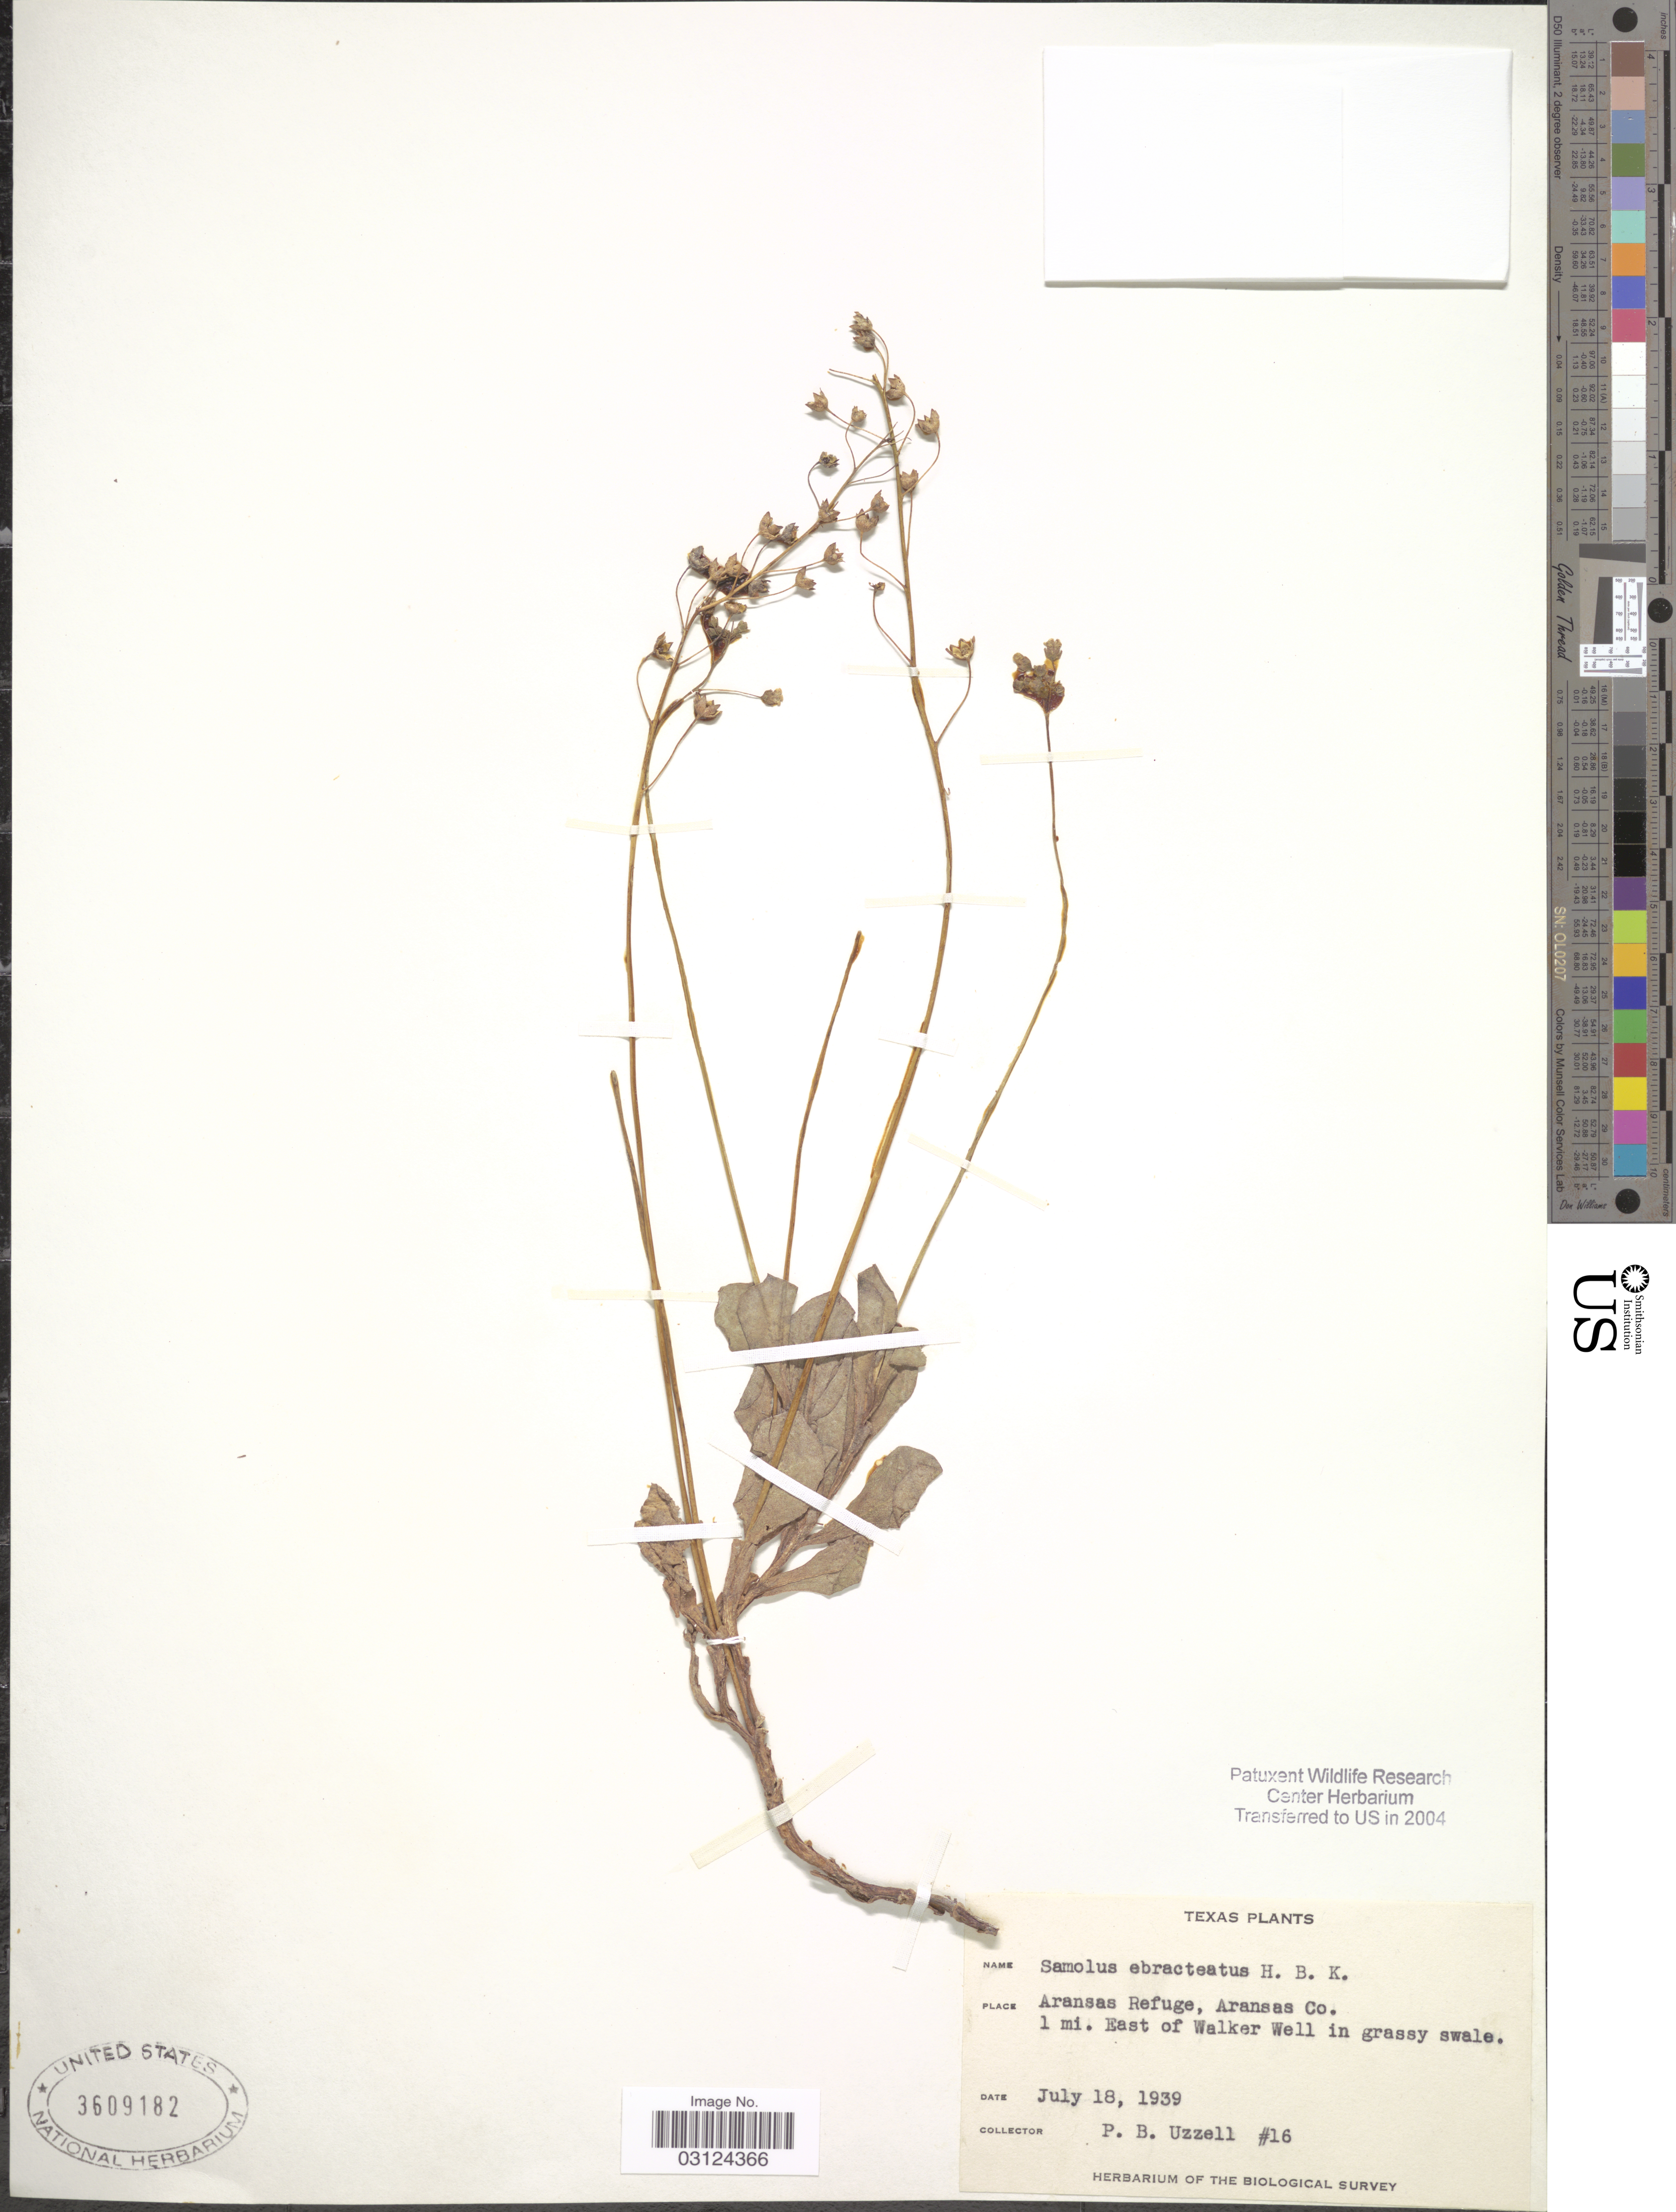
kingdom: Plantae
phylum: Tracheophyta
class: Magnoliopsida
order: Ericales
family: Primulaceae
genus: Samolus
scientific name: Samolus ebracteatus subsp. alyssoides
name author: (A. Heller) R. Knuth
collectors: P. Uzzell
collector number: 16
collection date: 1939-07-18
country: United States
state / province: Texas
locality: Aransas Refuge, Aransas Co., 1 mi. East of Walker Well in grassy swale.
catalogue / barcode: US 3609182